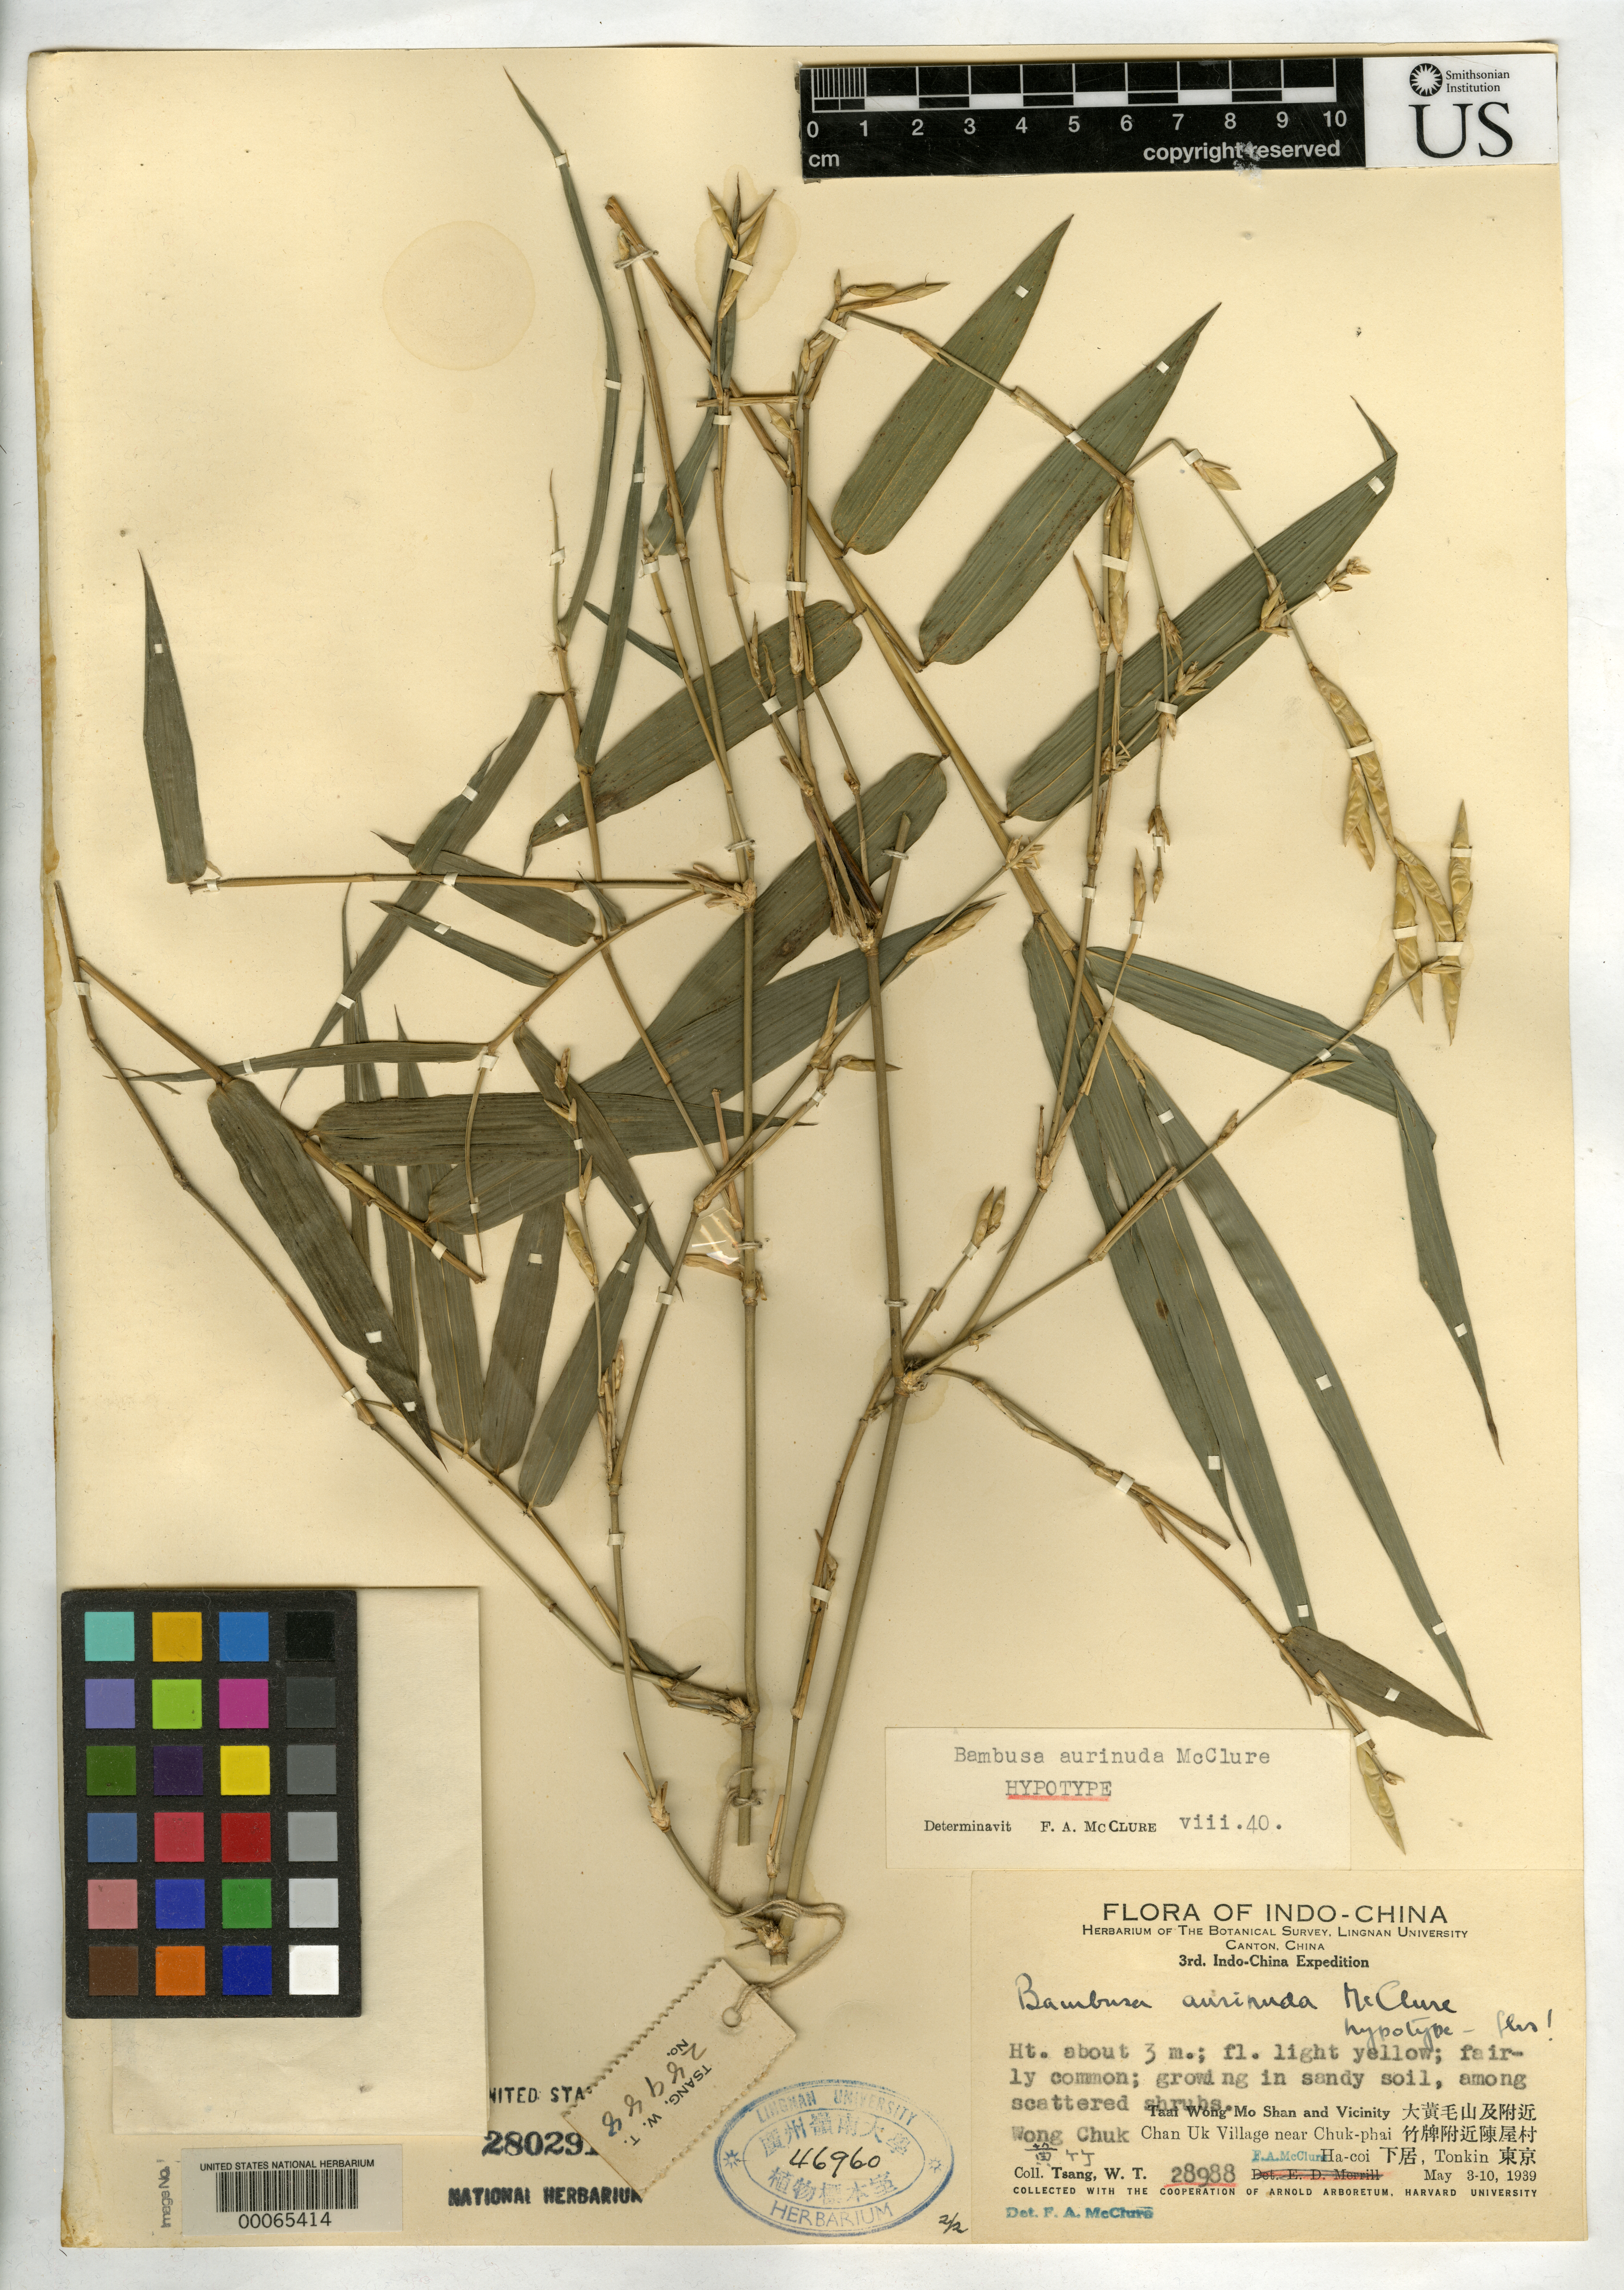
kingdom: Plantae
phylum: Tracheophyta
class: Liliopsida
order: Poales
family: Poaceae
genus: Bambusa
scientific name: Bambusa aurinuda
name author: McClure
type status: Paratype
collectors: W. T. Tsang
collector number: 28988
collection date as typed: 03 May 1939 to 10 May 1939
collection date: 1939-05-03/1939-05-10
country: Vietnam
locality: Chan Uk viillage near Chuk-phai.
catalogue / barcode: US 2802918